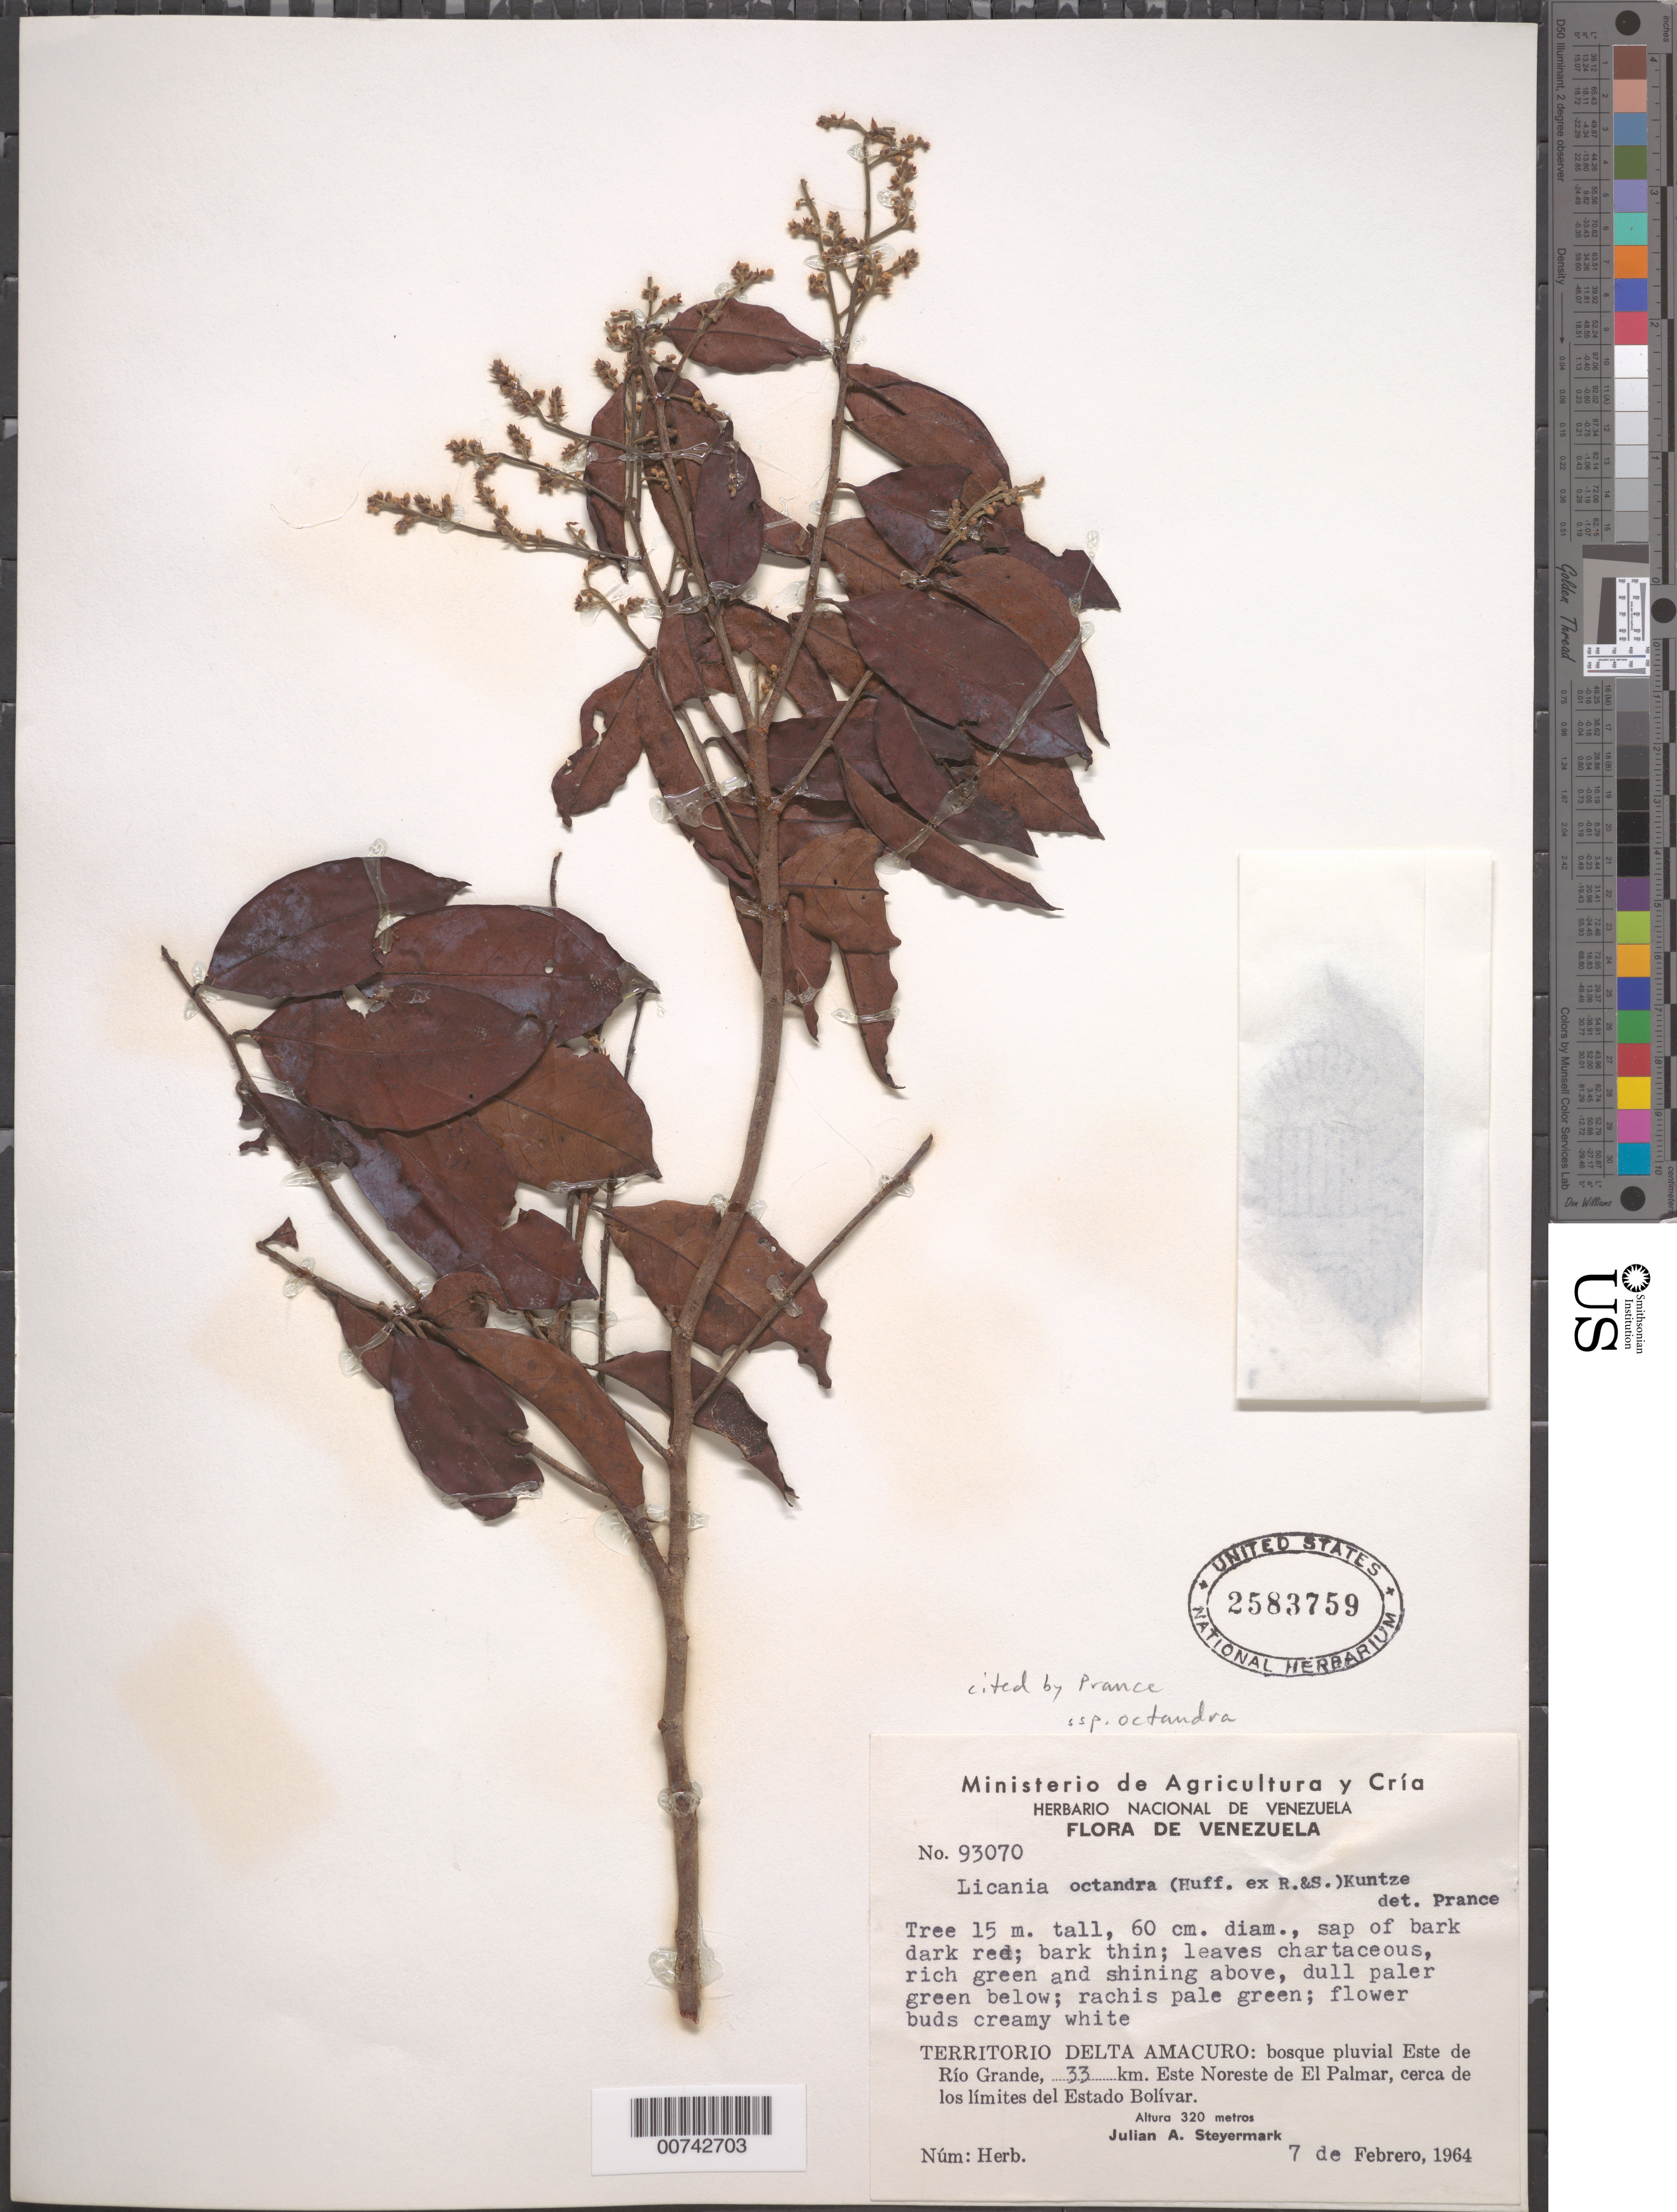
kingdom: Plantae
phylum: Tracheophyta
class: Magnoliopsida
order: Malpighiales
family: Chrysobalanaceae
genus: Leptobalanus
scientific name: Leptobalanus octandrus subsp. octandrus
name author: (Hoffmanns. ex Schult.) Sothers & Prance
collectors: J. Steyermark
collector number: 93070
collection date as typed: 7-Feb-64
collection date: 1964-02-07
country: Venezuela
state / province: Delta Amacuro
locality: Este de Río Grande, 33 km ENE de El Palmar, cerca de los limites del Estado Bolívar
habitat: Bosque pluvial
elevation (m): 320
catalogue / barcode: US 2583759